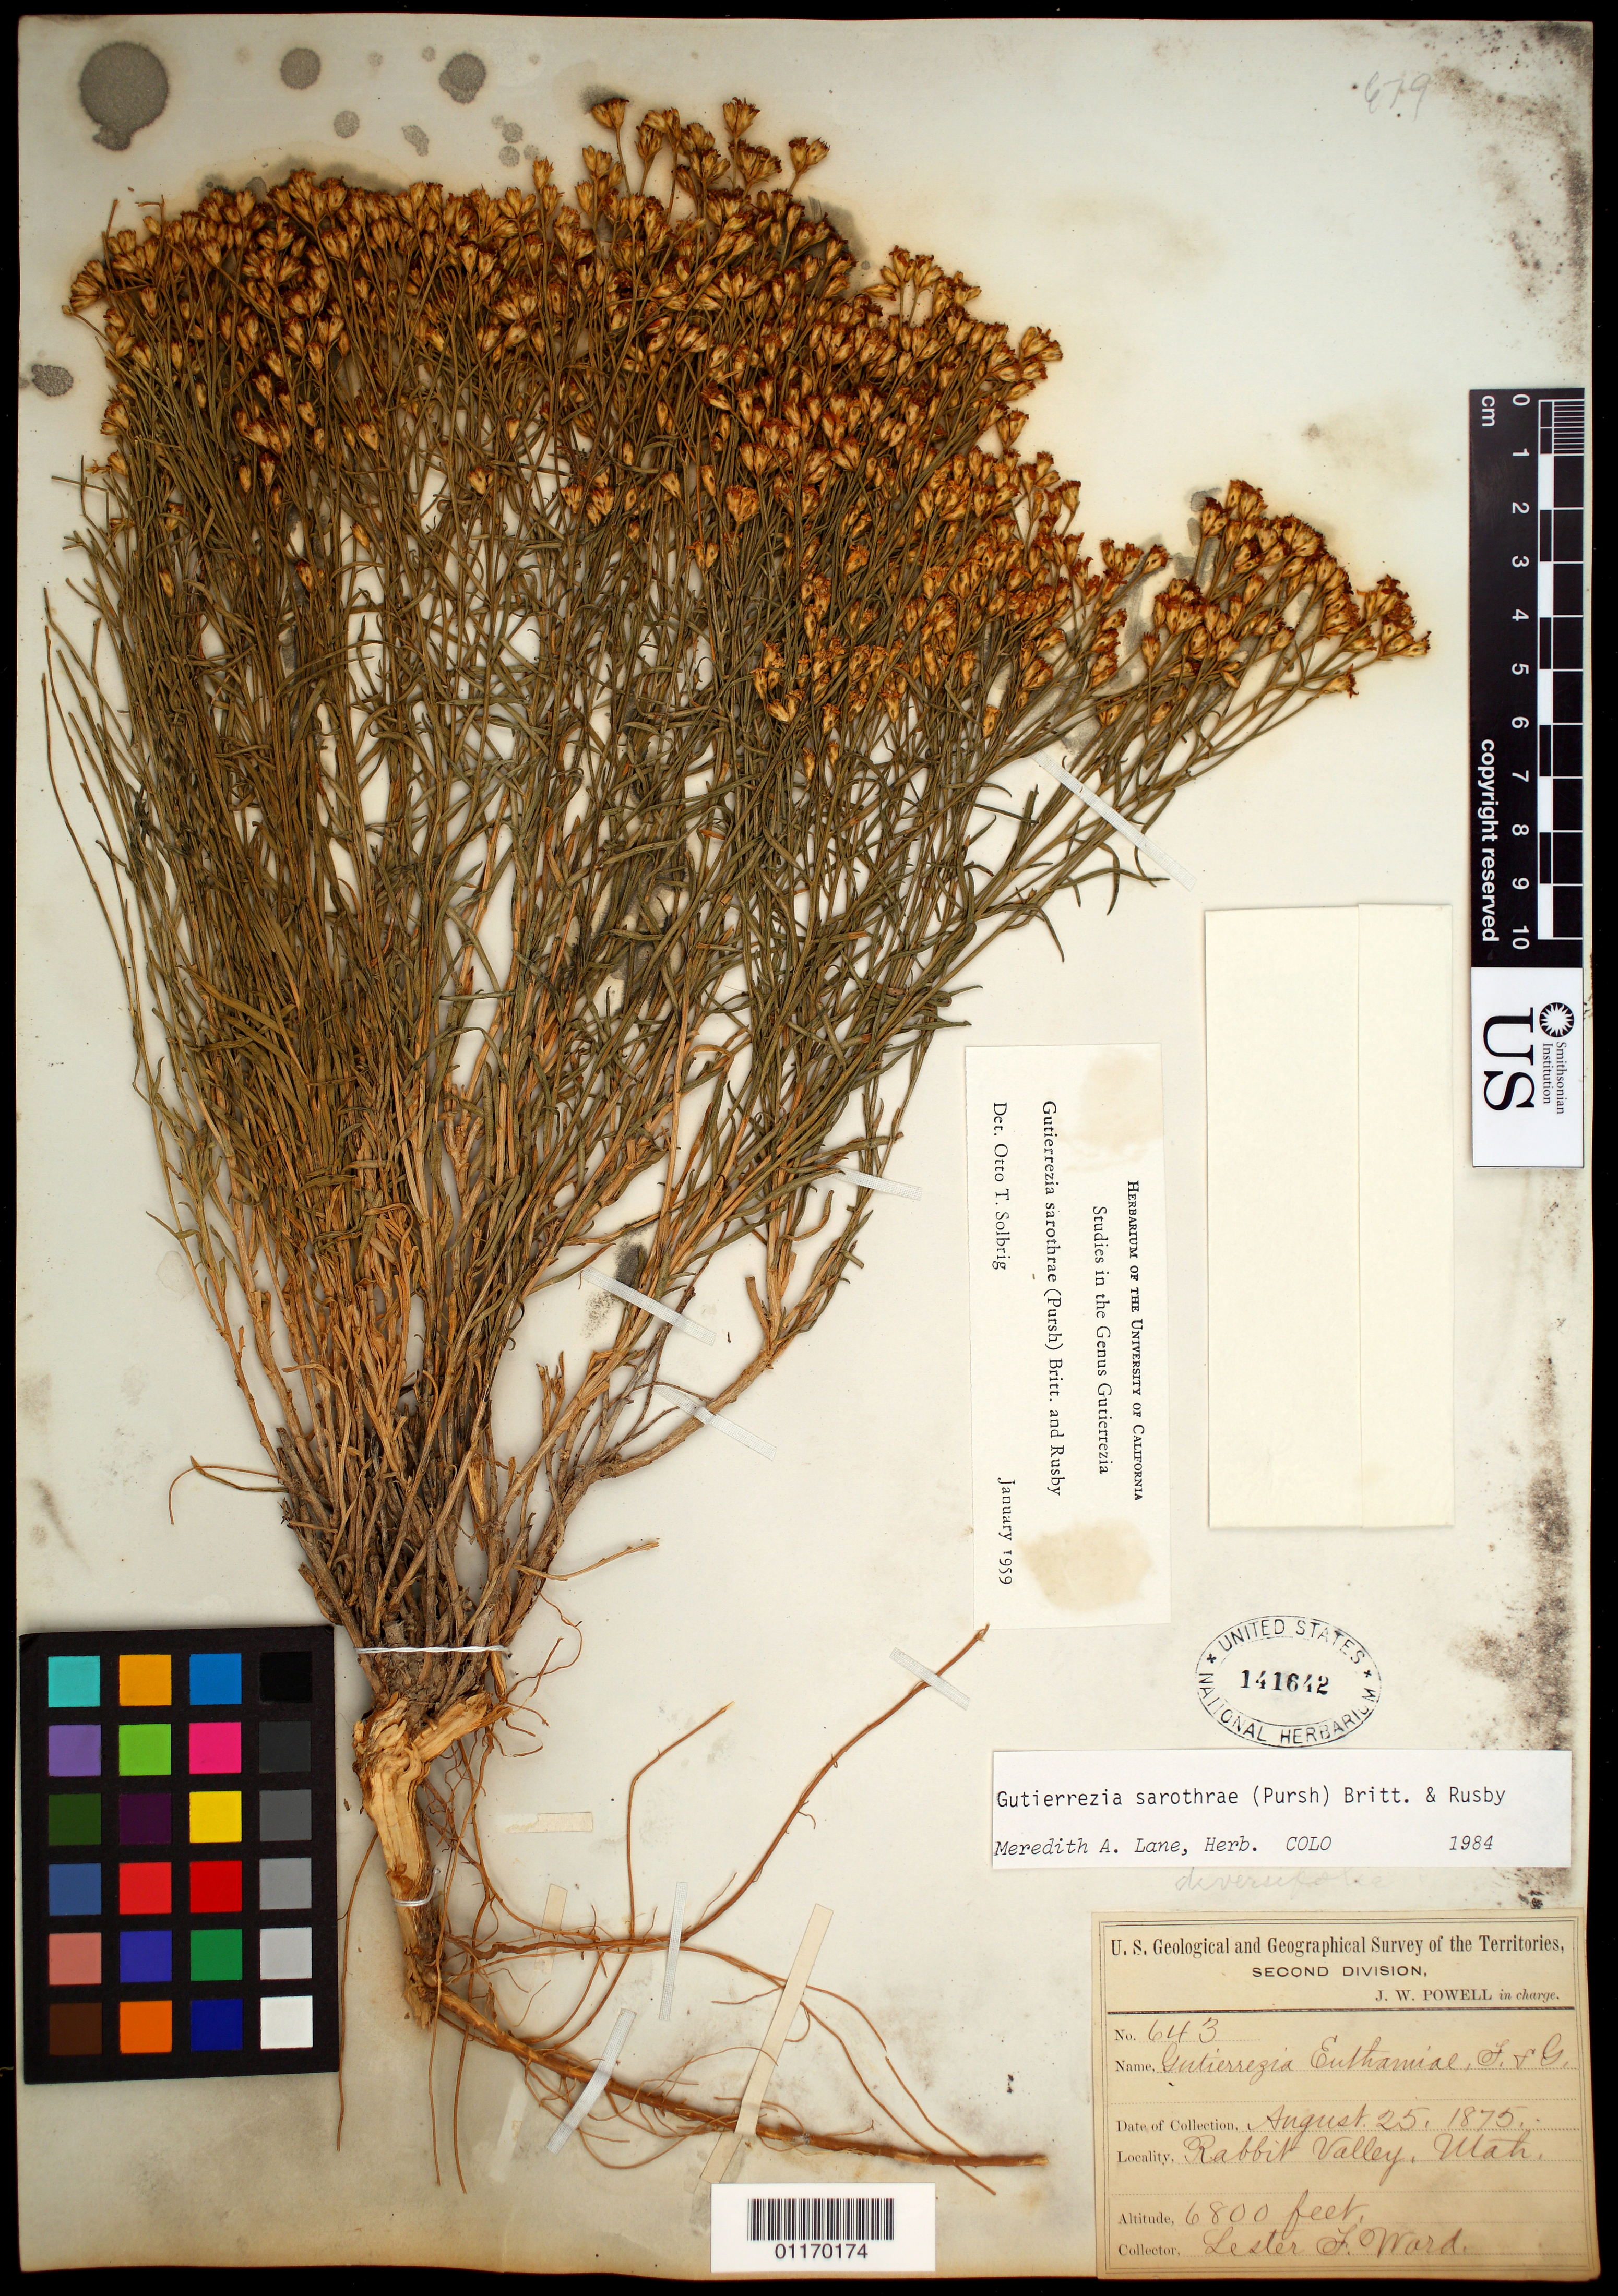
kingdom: Plantae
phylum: Tracheophyta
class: Magnoliopsida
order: Asterales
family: Asteraceae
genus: Gutierrezia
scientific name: Gutierrezia sarothrae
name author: (Pursh) Britton & Rusby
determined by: Lane, M. A.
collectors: L. F. Ward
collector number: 643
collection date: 1875-08-25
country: United States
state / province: Utah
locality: Rabbit Valley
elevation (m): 2073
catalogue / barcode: US 141642